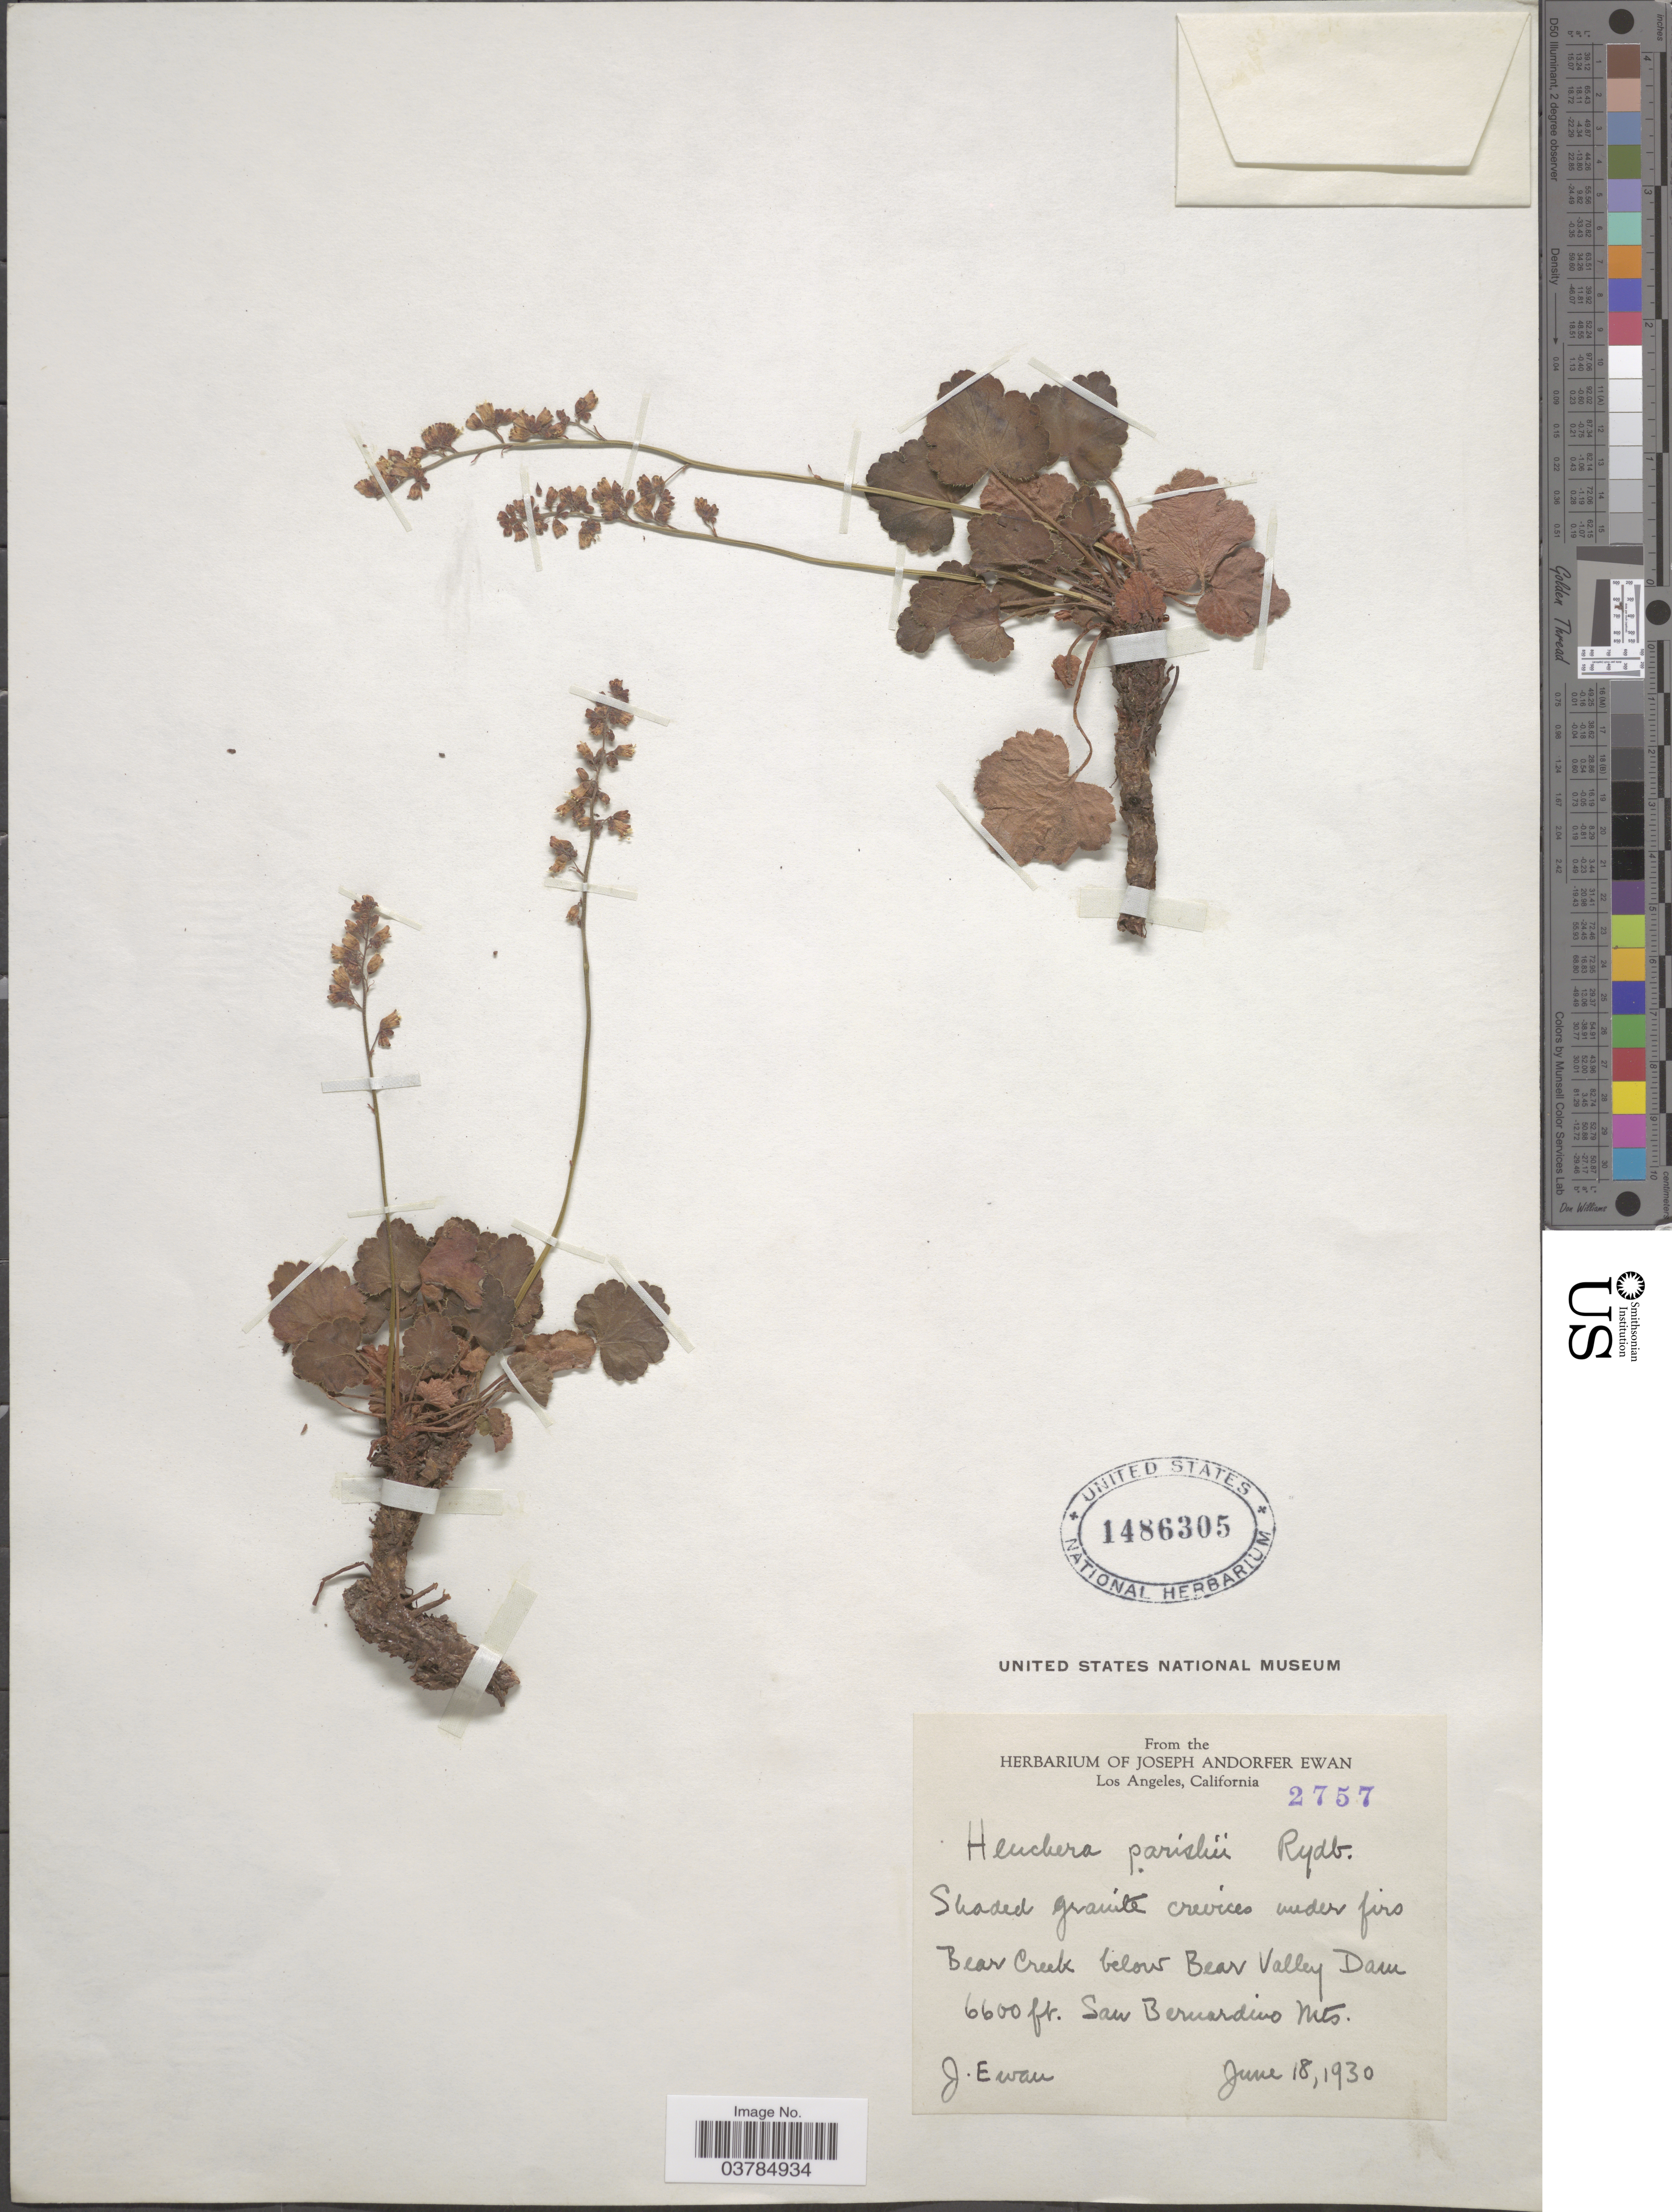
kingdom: Plantae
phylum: Tracheophyta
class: Magnoliopsida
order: Saxifragales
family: Saxifragaceae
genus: Heuchera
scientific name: Heuchera parishii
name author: Rydb.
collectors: J. A. Ewan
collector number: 2757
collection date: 1930-06-18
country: United States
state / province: California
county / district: San Bernardino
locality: Bear Creek below Bear Valley Dam. San Bernardino Mts.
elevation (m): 2012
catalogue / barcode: US 1486305